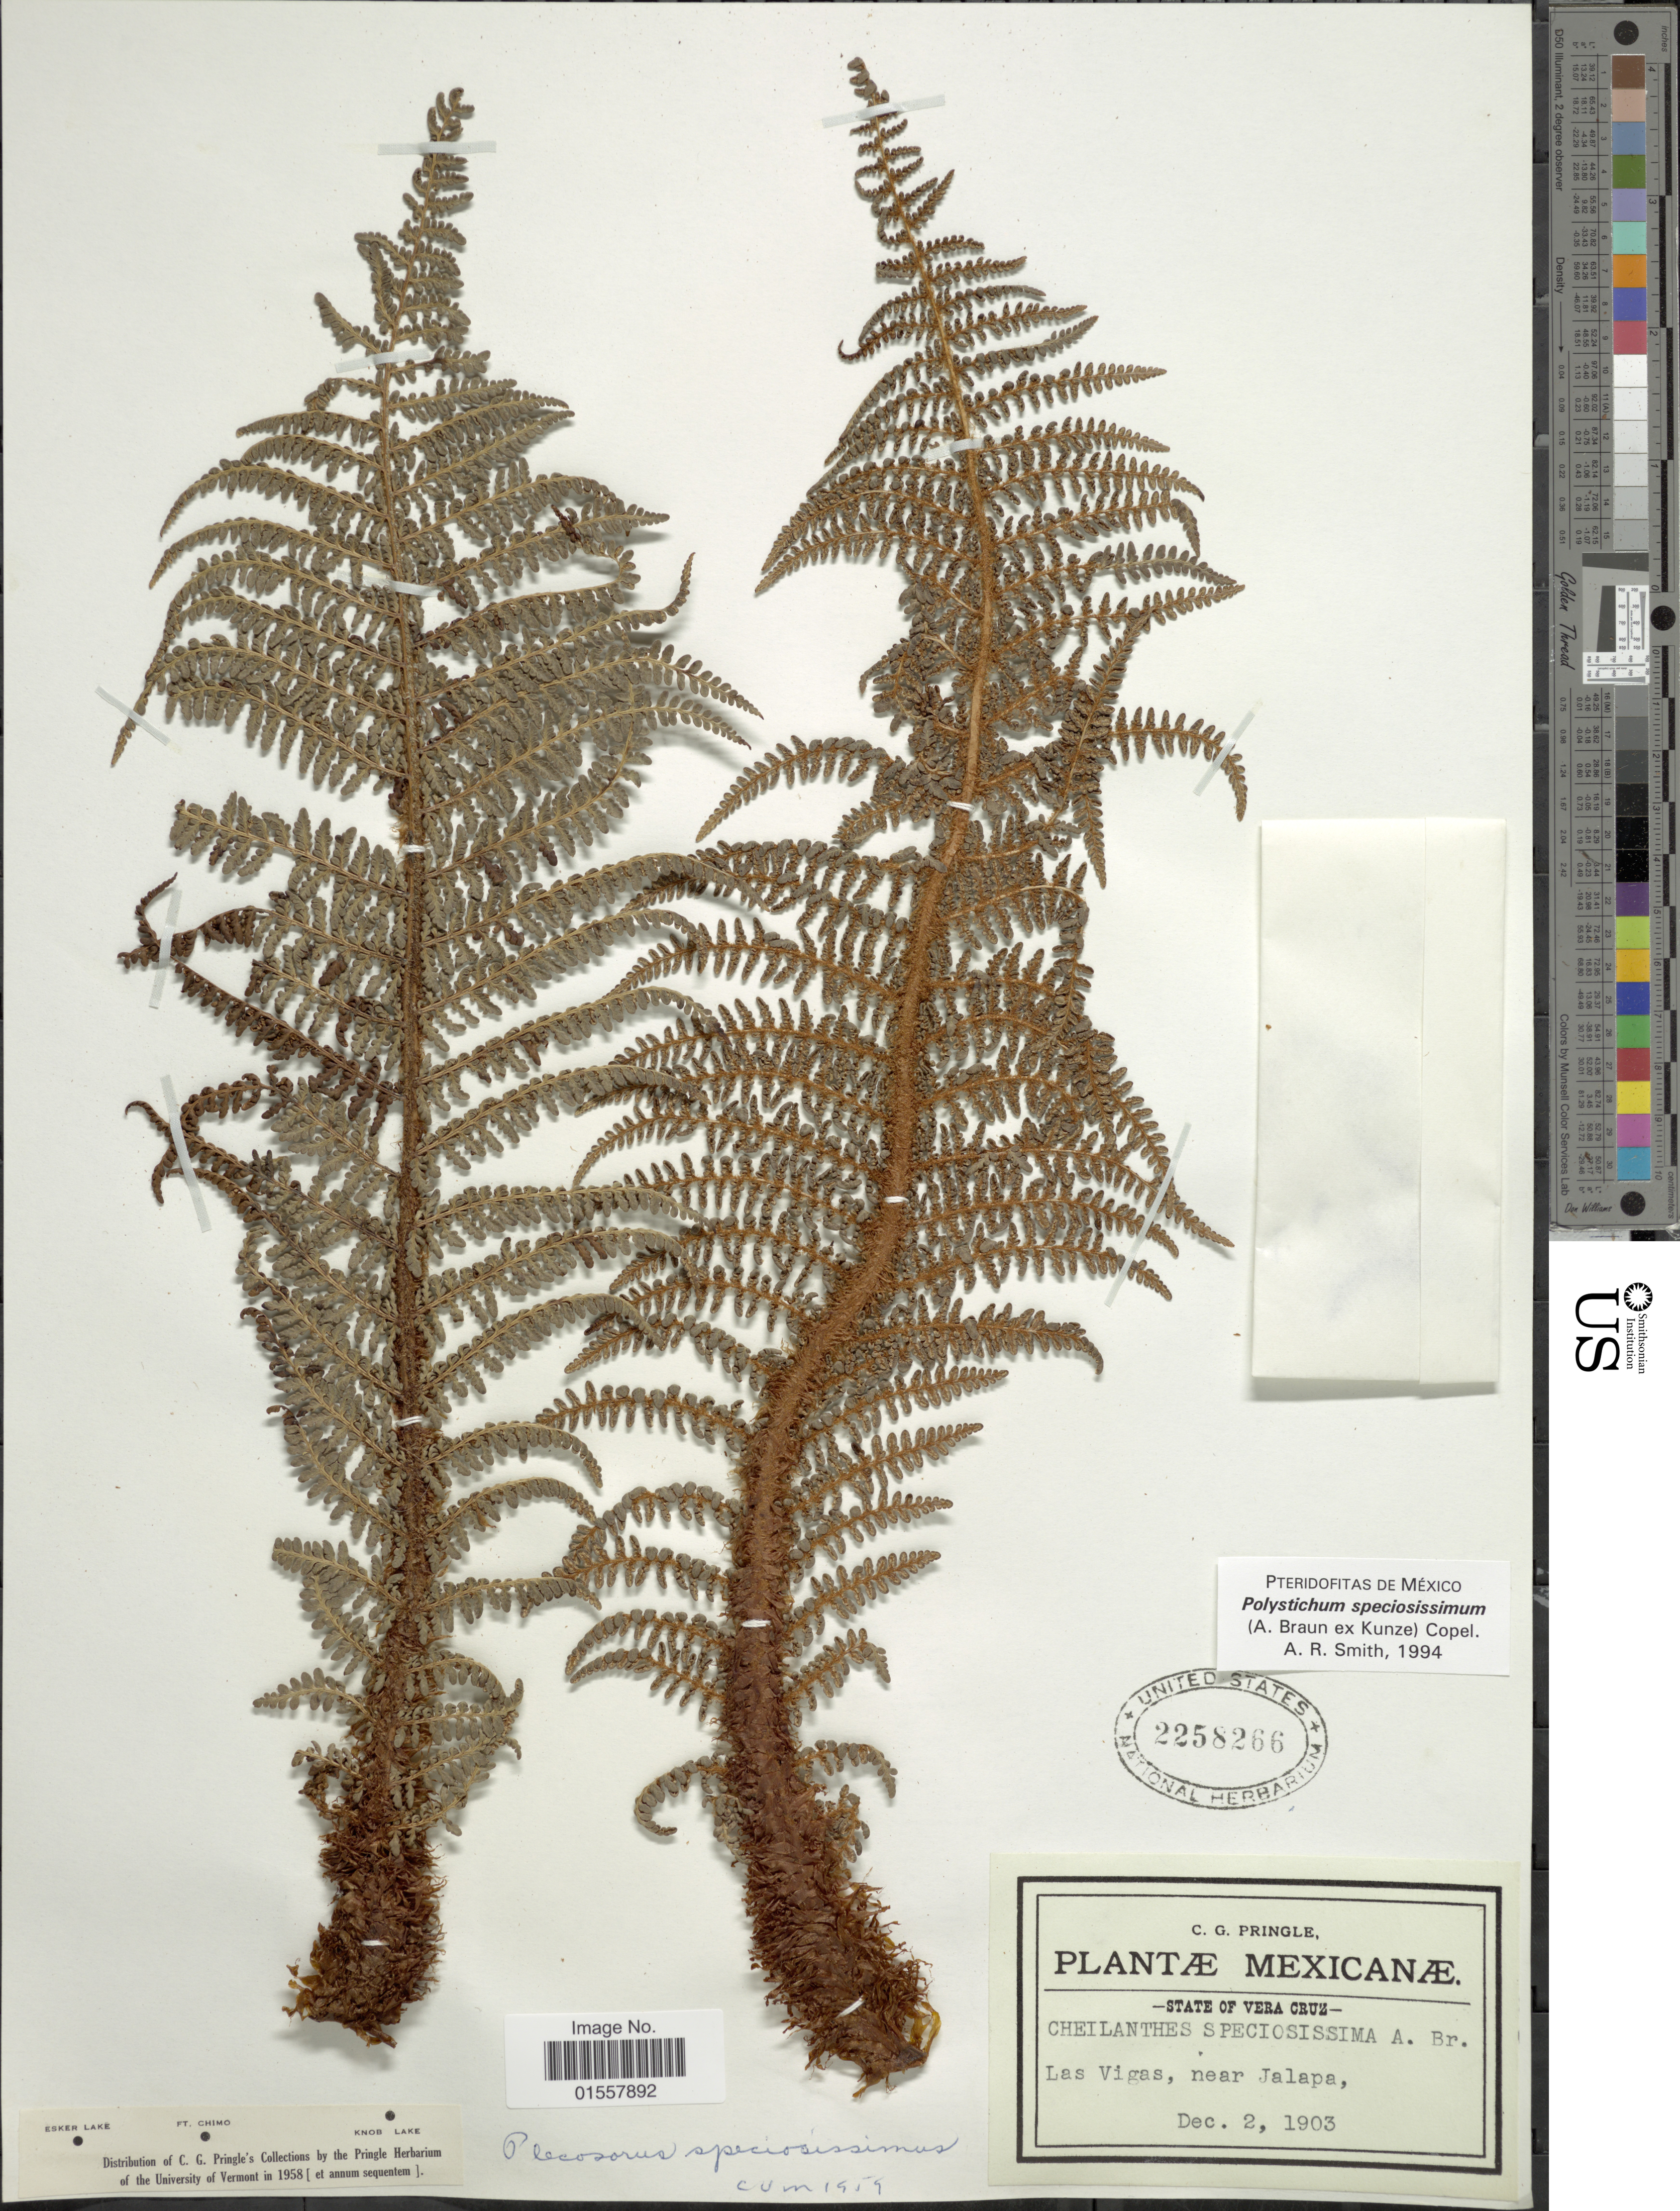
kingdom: Plantae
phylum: Tracheophyta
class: Polypodiopsida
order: Polypodiales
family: Dryopteridaceae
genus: Polystichum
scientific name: Polystichum speciosissimum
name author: (A. Braun ex Kunze) Copel.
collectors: C. G. Pringle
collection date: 1903-12-02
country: Mexico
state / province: Veracruz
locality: Mexicanae, State of Vera Cruz, Las Vigas, near Jalapa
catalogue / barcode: US 2258266